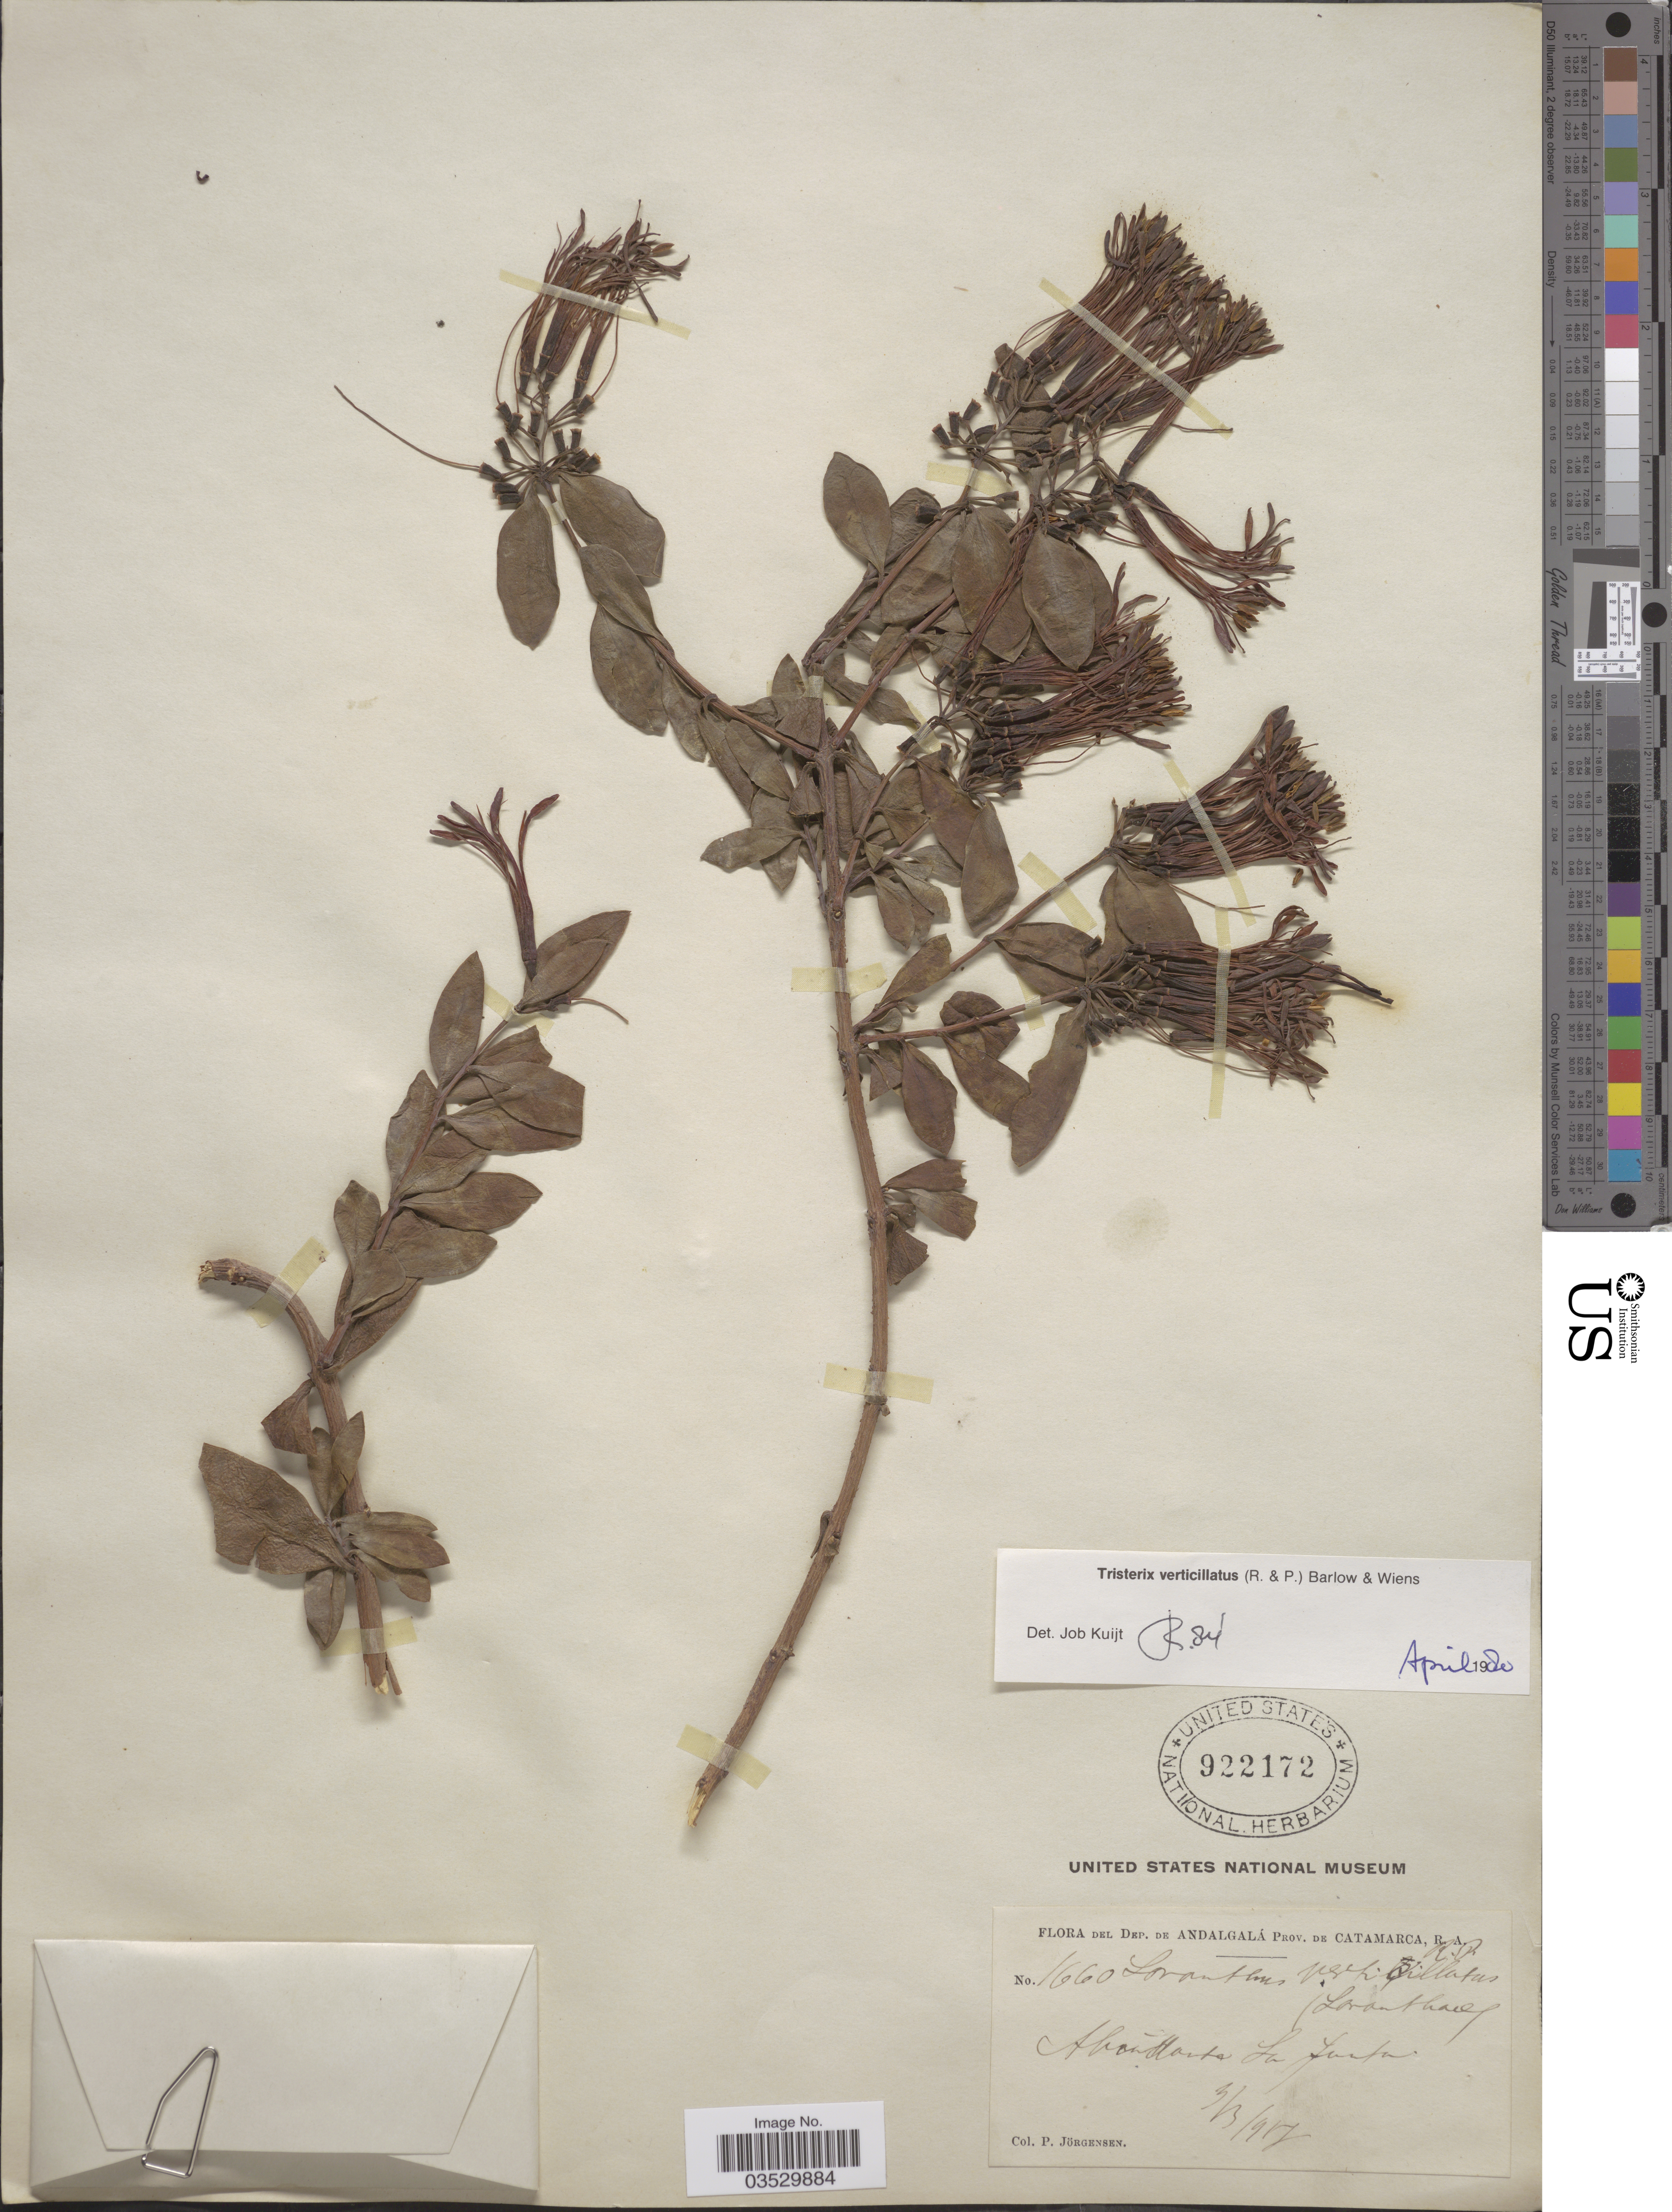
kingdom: Plantae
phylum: Tracheophyta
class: Magnoliopsida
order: Santalales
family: Loranthaceae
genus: Tristerix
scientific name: Tristerix verticillatus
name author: (Ruiz & Pav.) Barlow & Wiens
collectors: P. Jörgensen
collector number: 1660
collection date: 1917-03-03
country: Argentina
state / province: Catamarca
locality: Dep. de Andalgalá. La Junta.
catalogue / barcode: US 922172